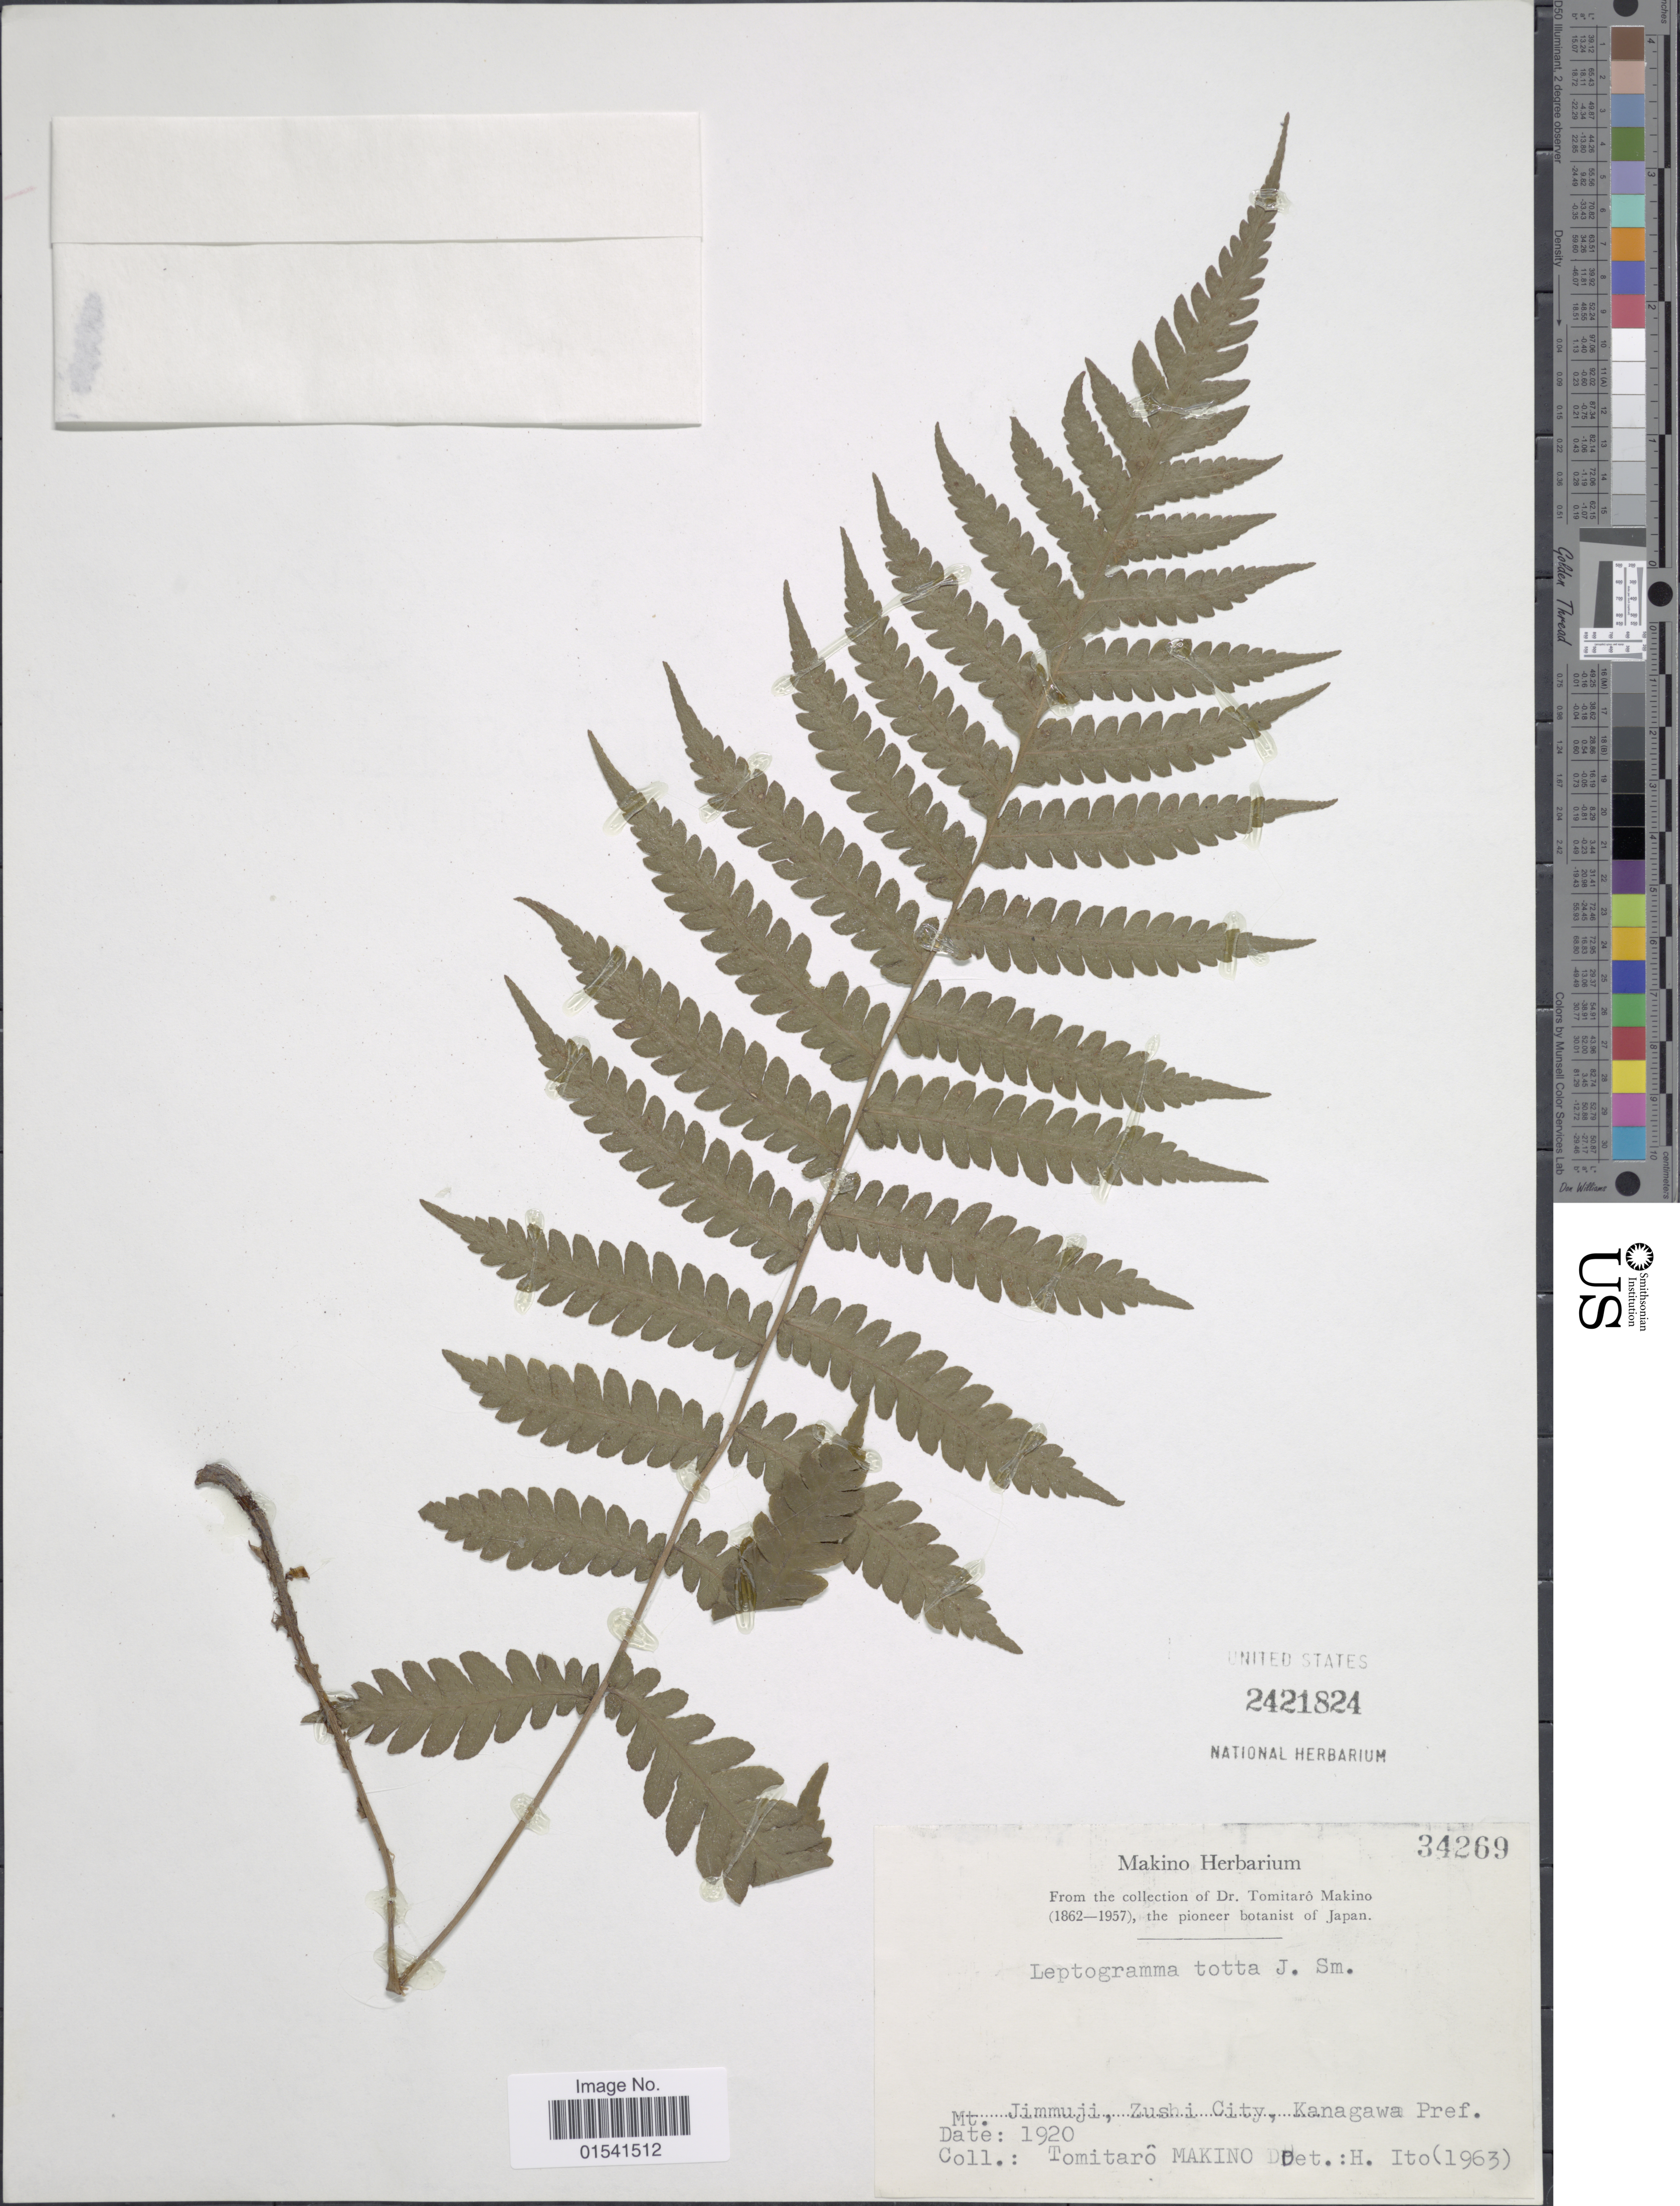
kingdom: Plantae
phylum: Tracheophyta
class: Polypodiopsida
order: Polypodiales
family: Thelypteridaceae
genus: Stegnogramma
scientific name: Stegnogramma mollissima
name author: (Fisch. ex Kunze) Fraser-Jenk.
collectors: T. Makino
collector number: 34269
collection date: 1920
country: Japan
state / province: Kanagawa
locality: Mt. Jimmuji, Zushi City, Kanagawa Pref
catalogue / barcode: US 2421824